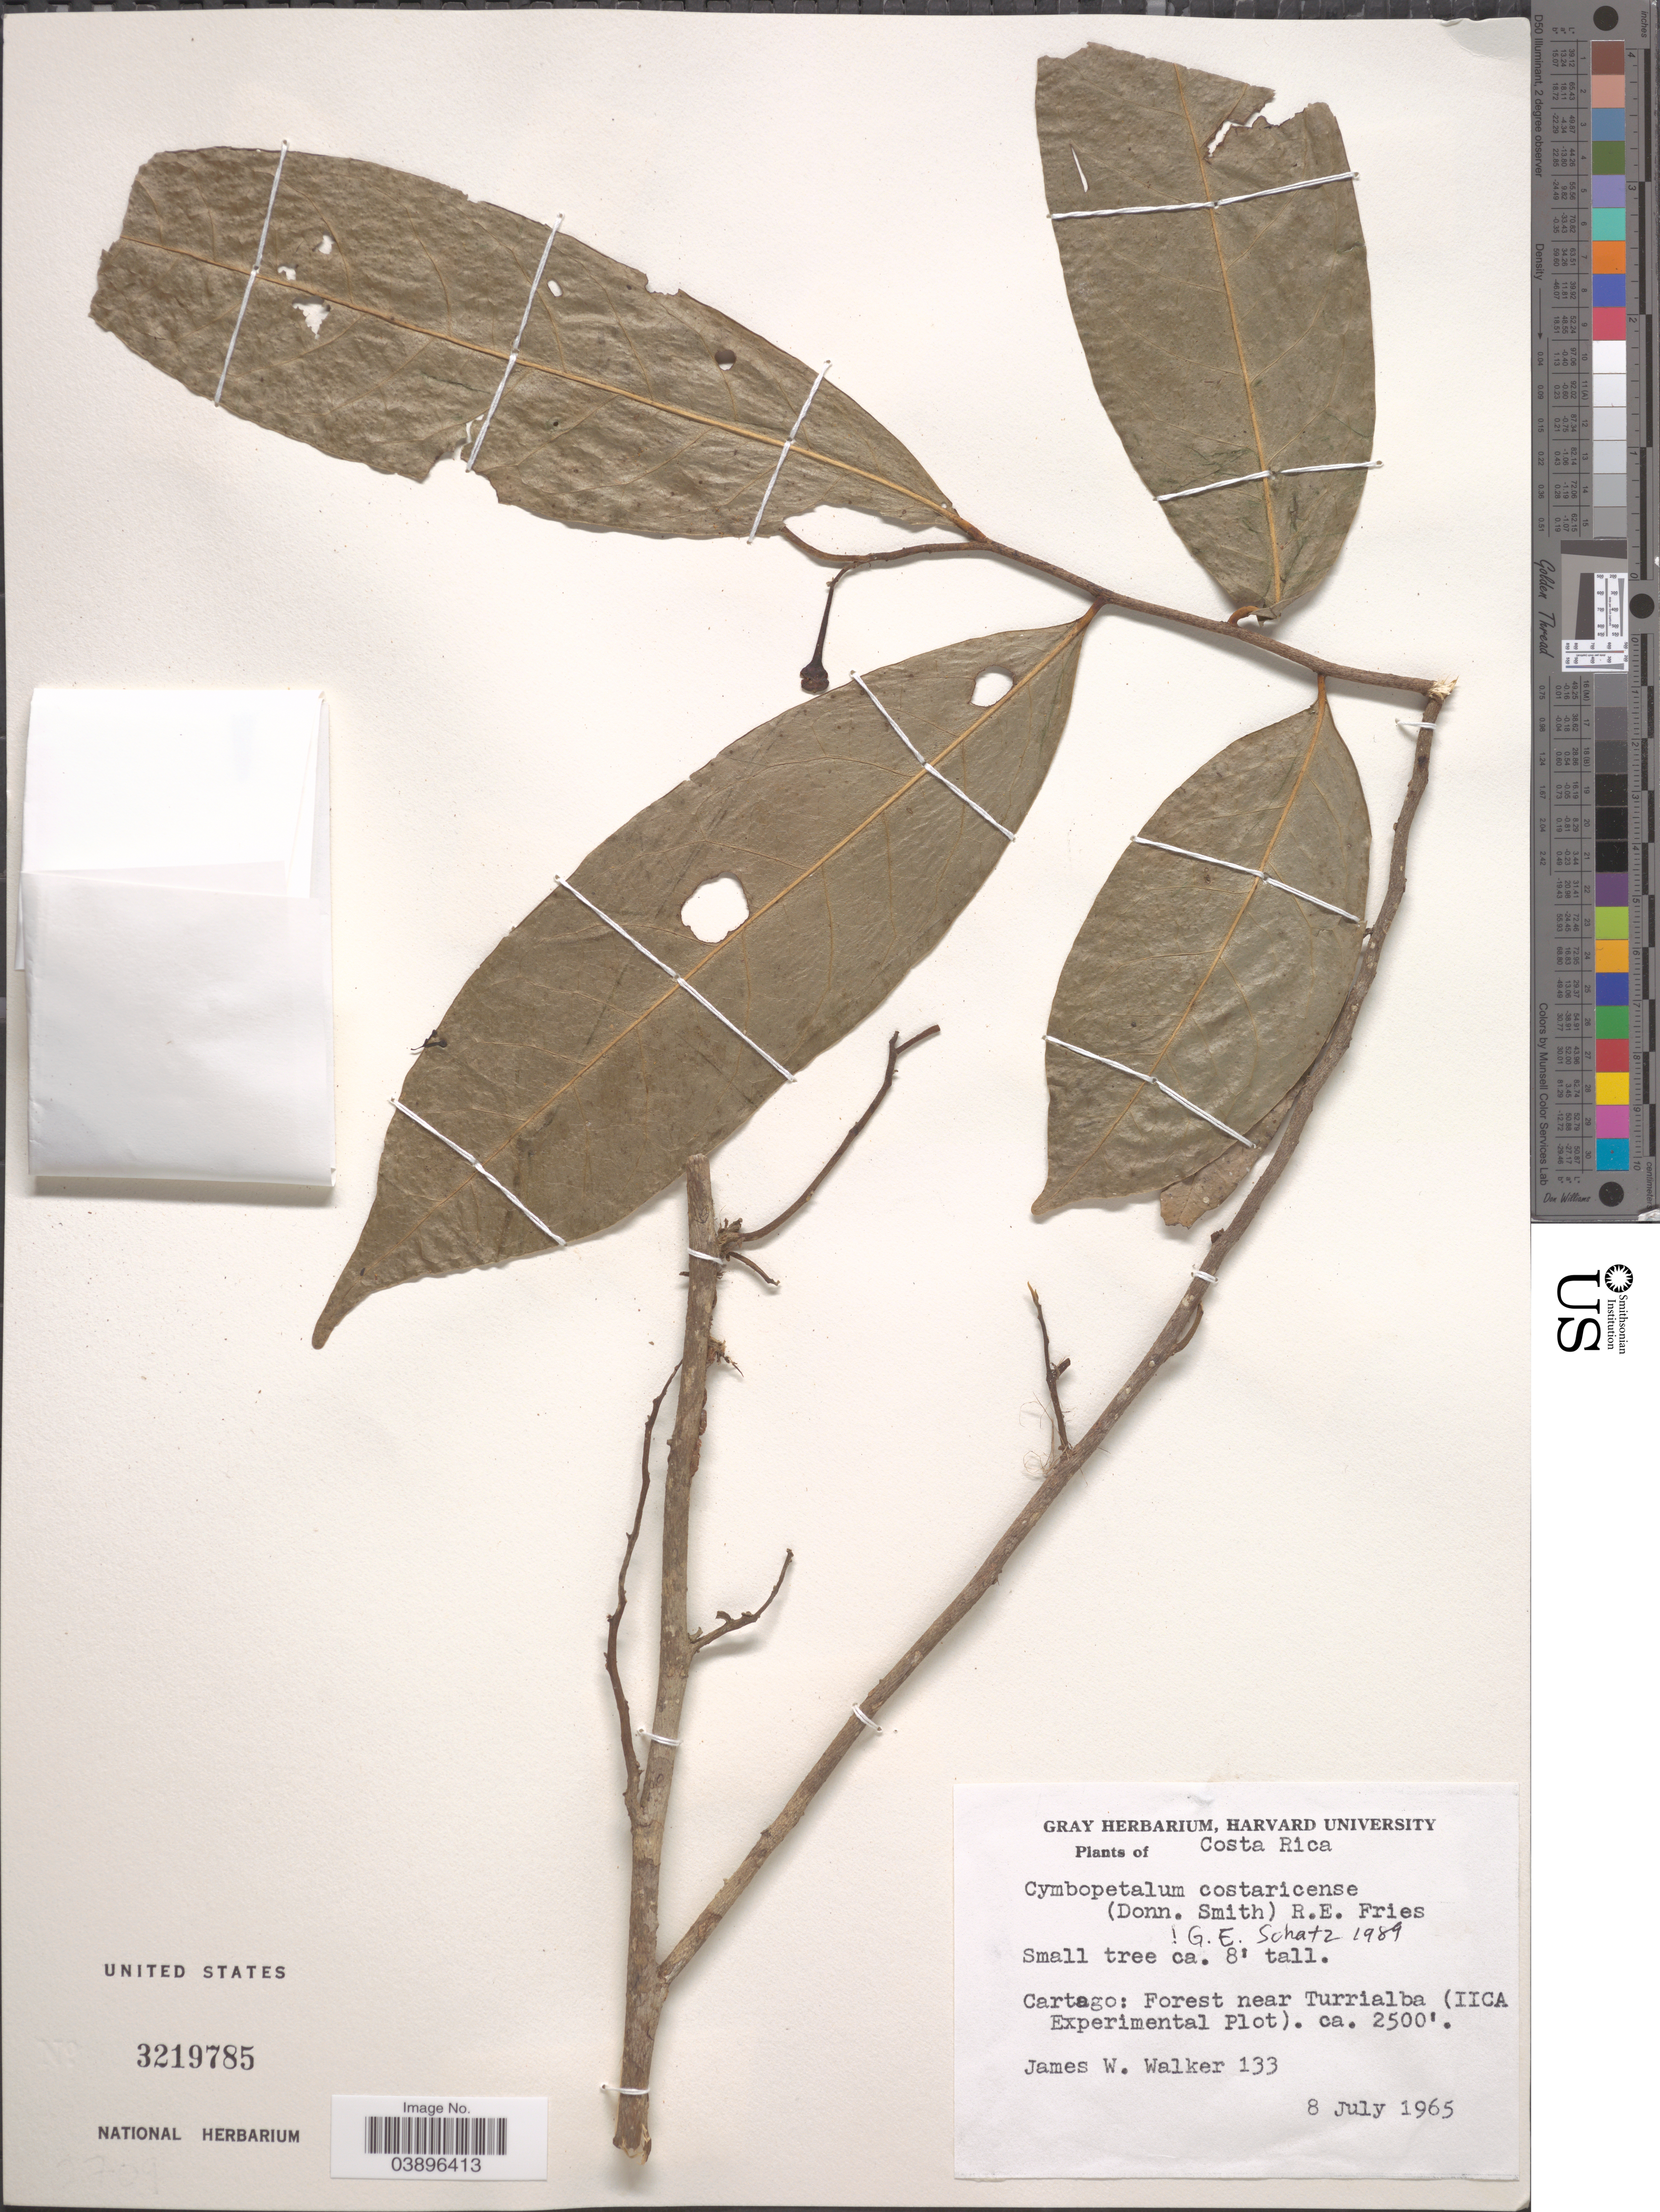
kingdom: Plantae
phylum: Tracheophyta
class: Magnoliopsida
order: Magnoliales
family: Annonaceae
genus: Cymbopetalum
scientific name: Cymbopetalum costaricense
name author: (Donn. Sm.) R.E. Fr.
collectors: J. W. Walker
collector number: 133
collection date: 1965-07-08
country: Costa Rica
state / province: Cartago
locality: Forest near Turrialba (IICA Experimental Plot)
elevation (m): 762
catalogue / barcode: US 3219785